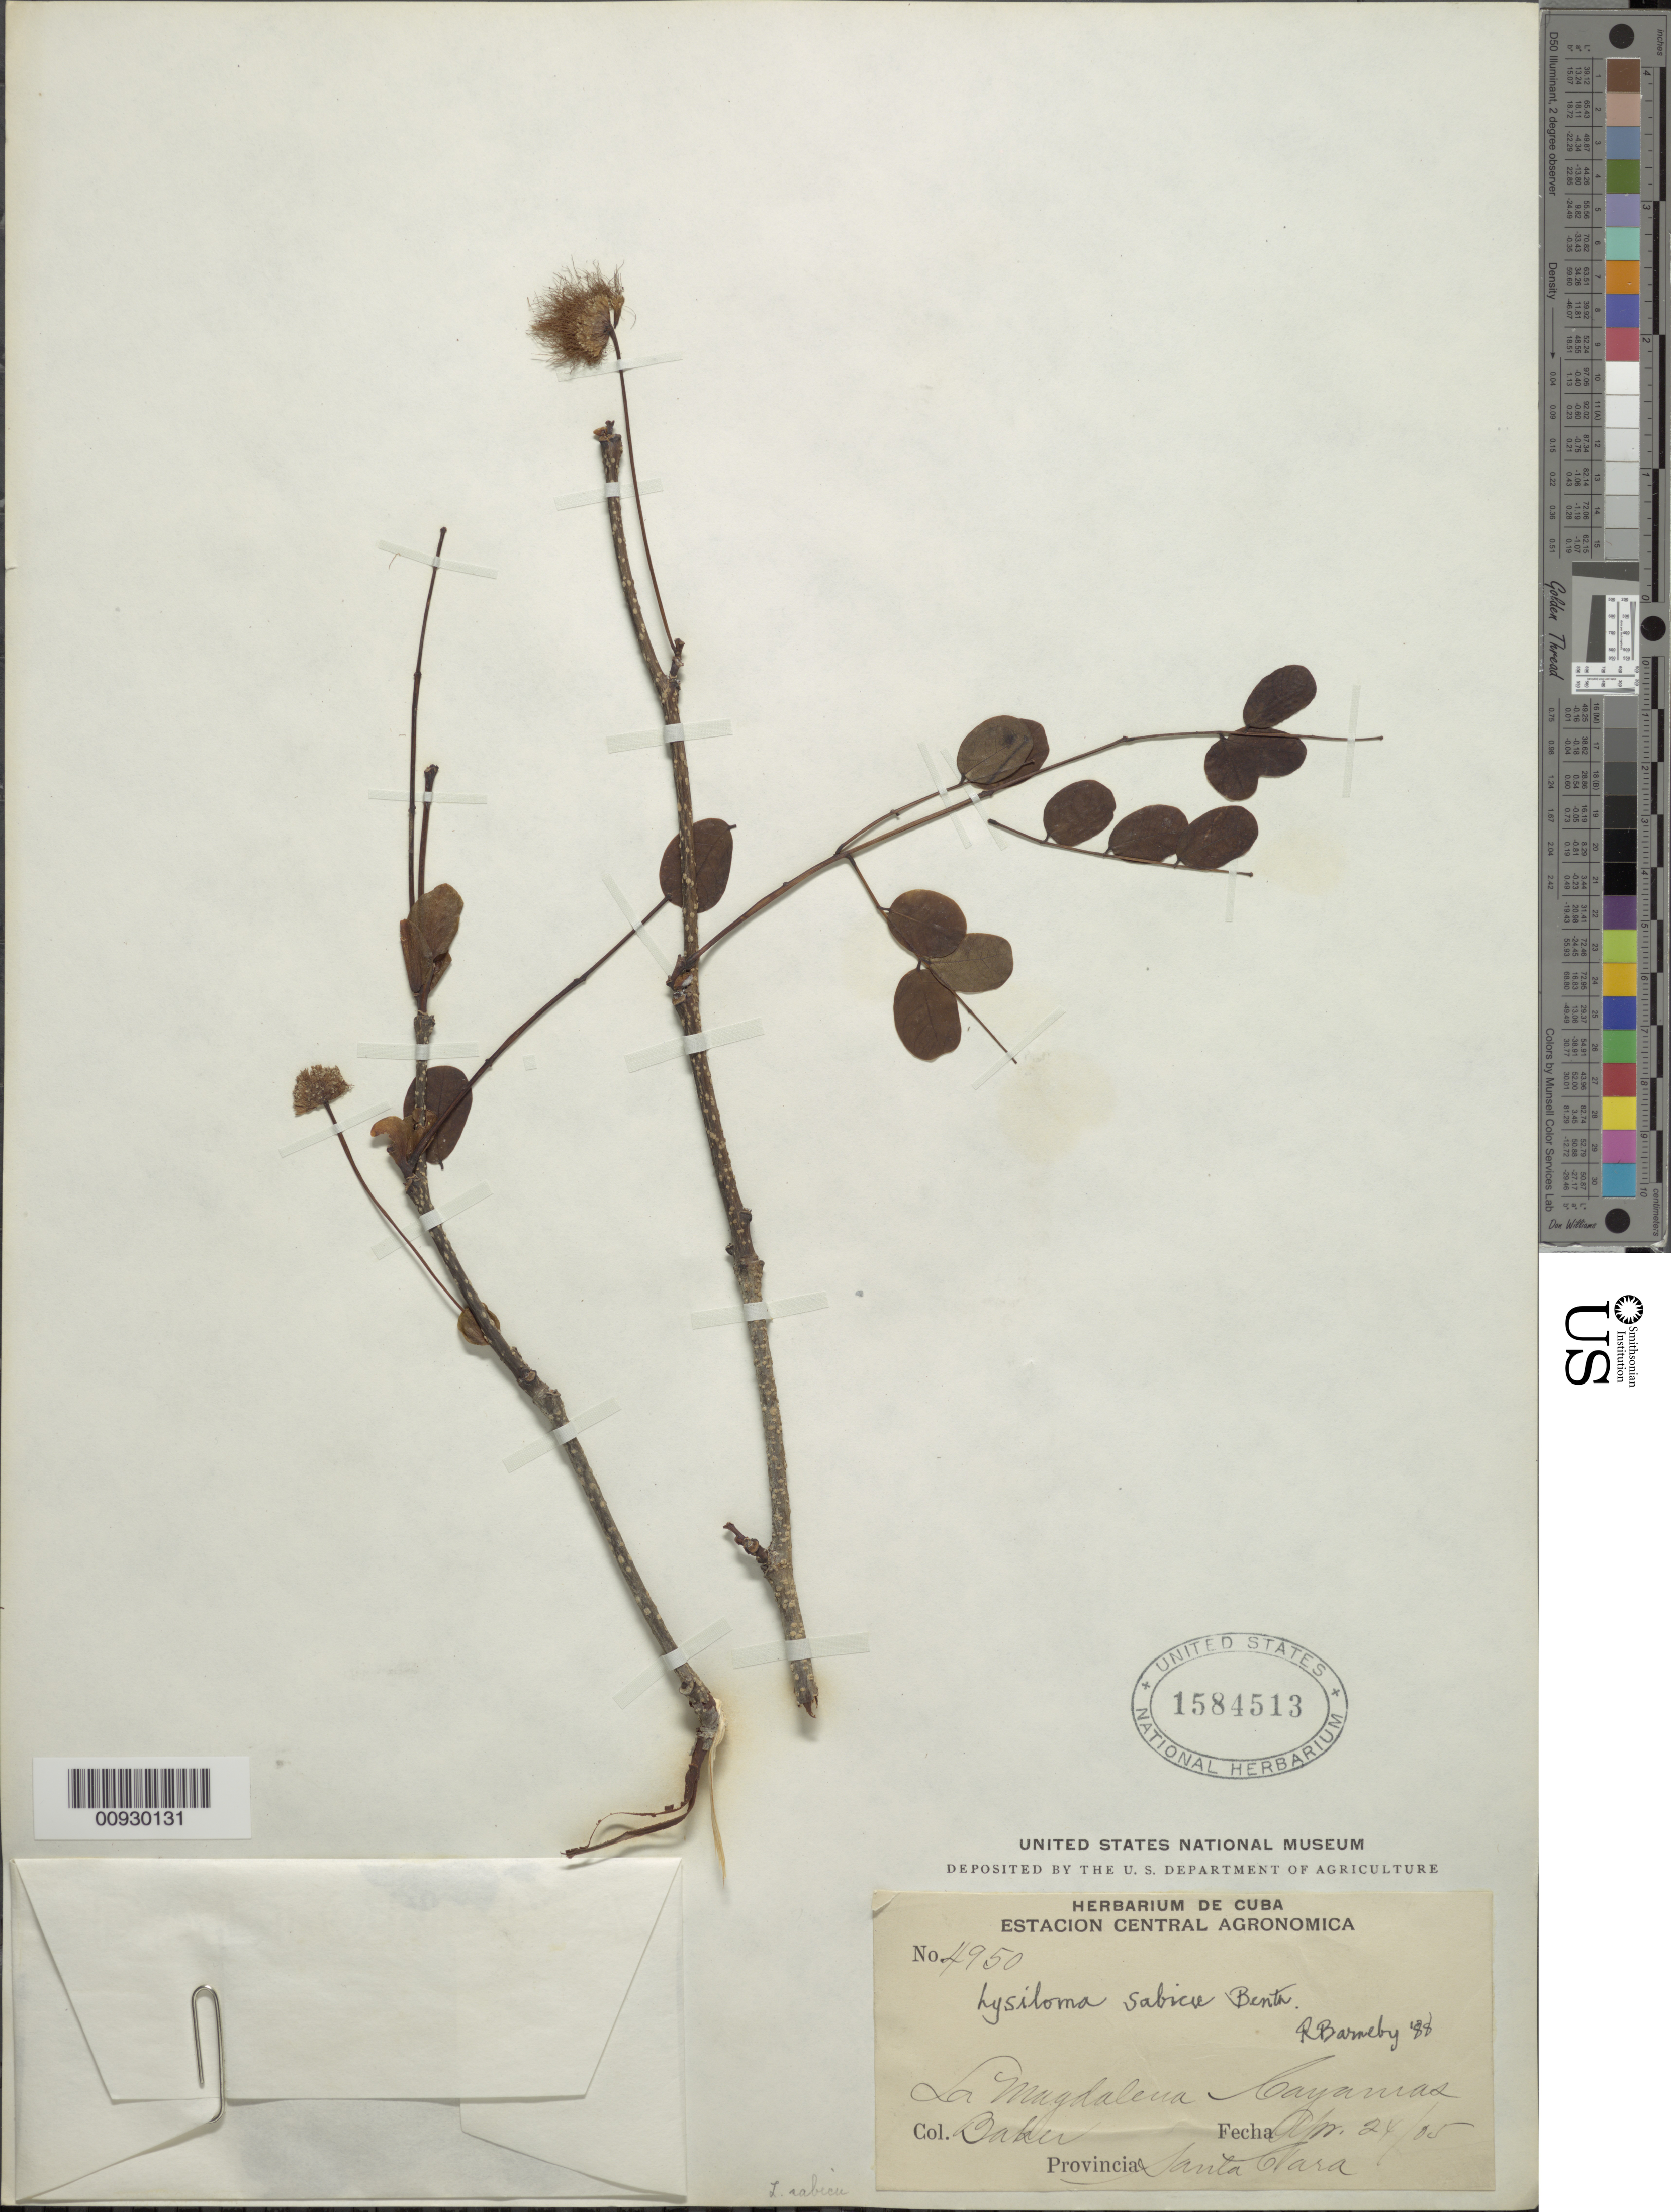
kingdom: Plantae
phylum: Tracheophyta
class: Magnoliopsida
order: Fabales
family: Fabaceae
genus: Lysiloma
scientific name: Lysiloma sabicu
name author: Benth.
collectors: C. F. Baker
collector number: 4950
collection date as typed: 24 Apr 1905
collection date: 1905-04-24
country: Cuba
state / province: Villa Clara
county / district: Santa Clara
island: Cuba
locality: Santa Clara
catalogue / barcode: US 1584513